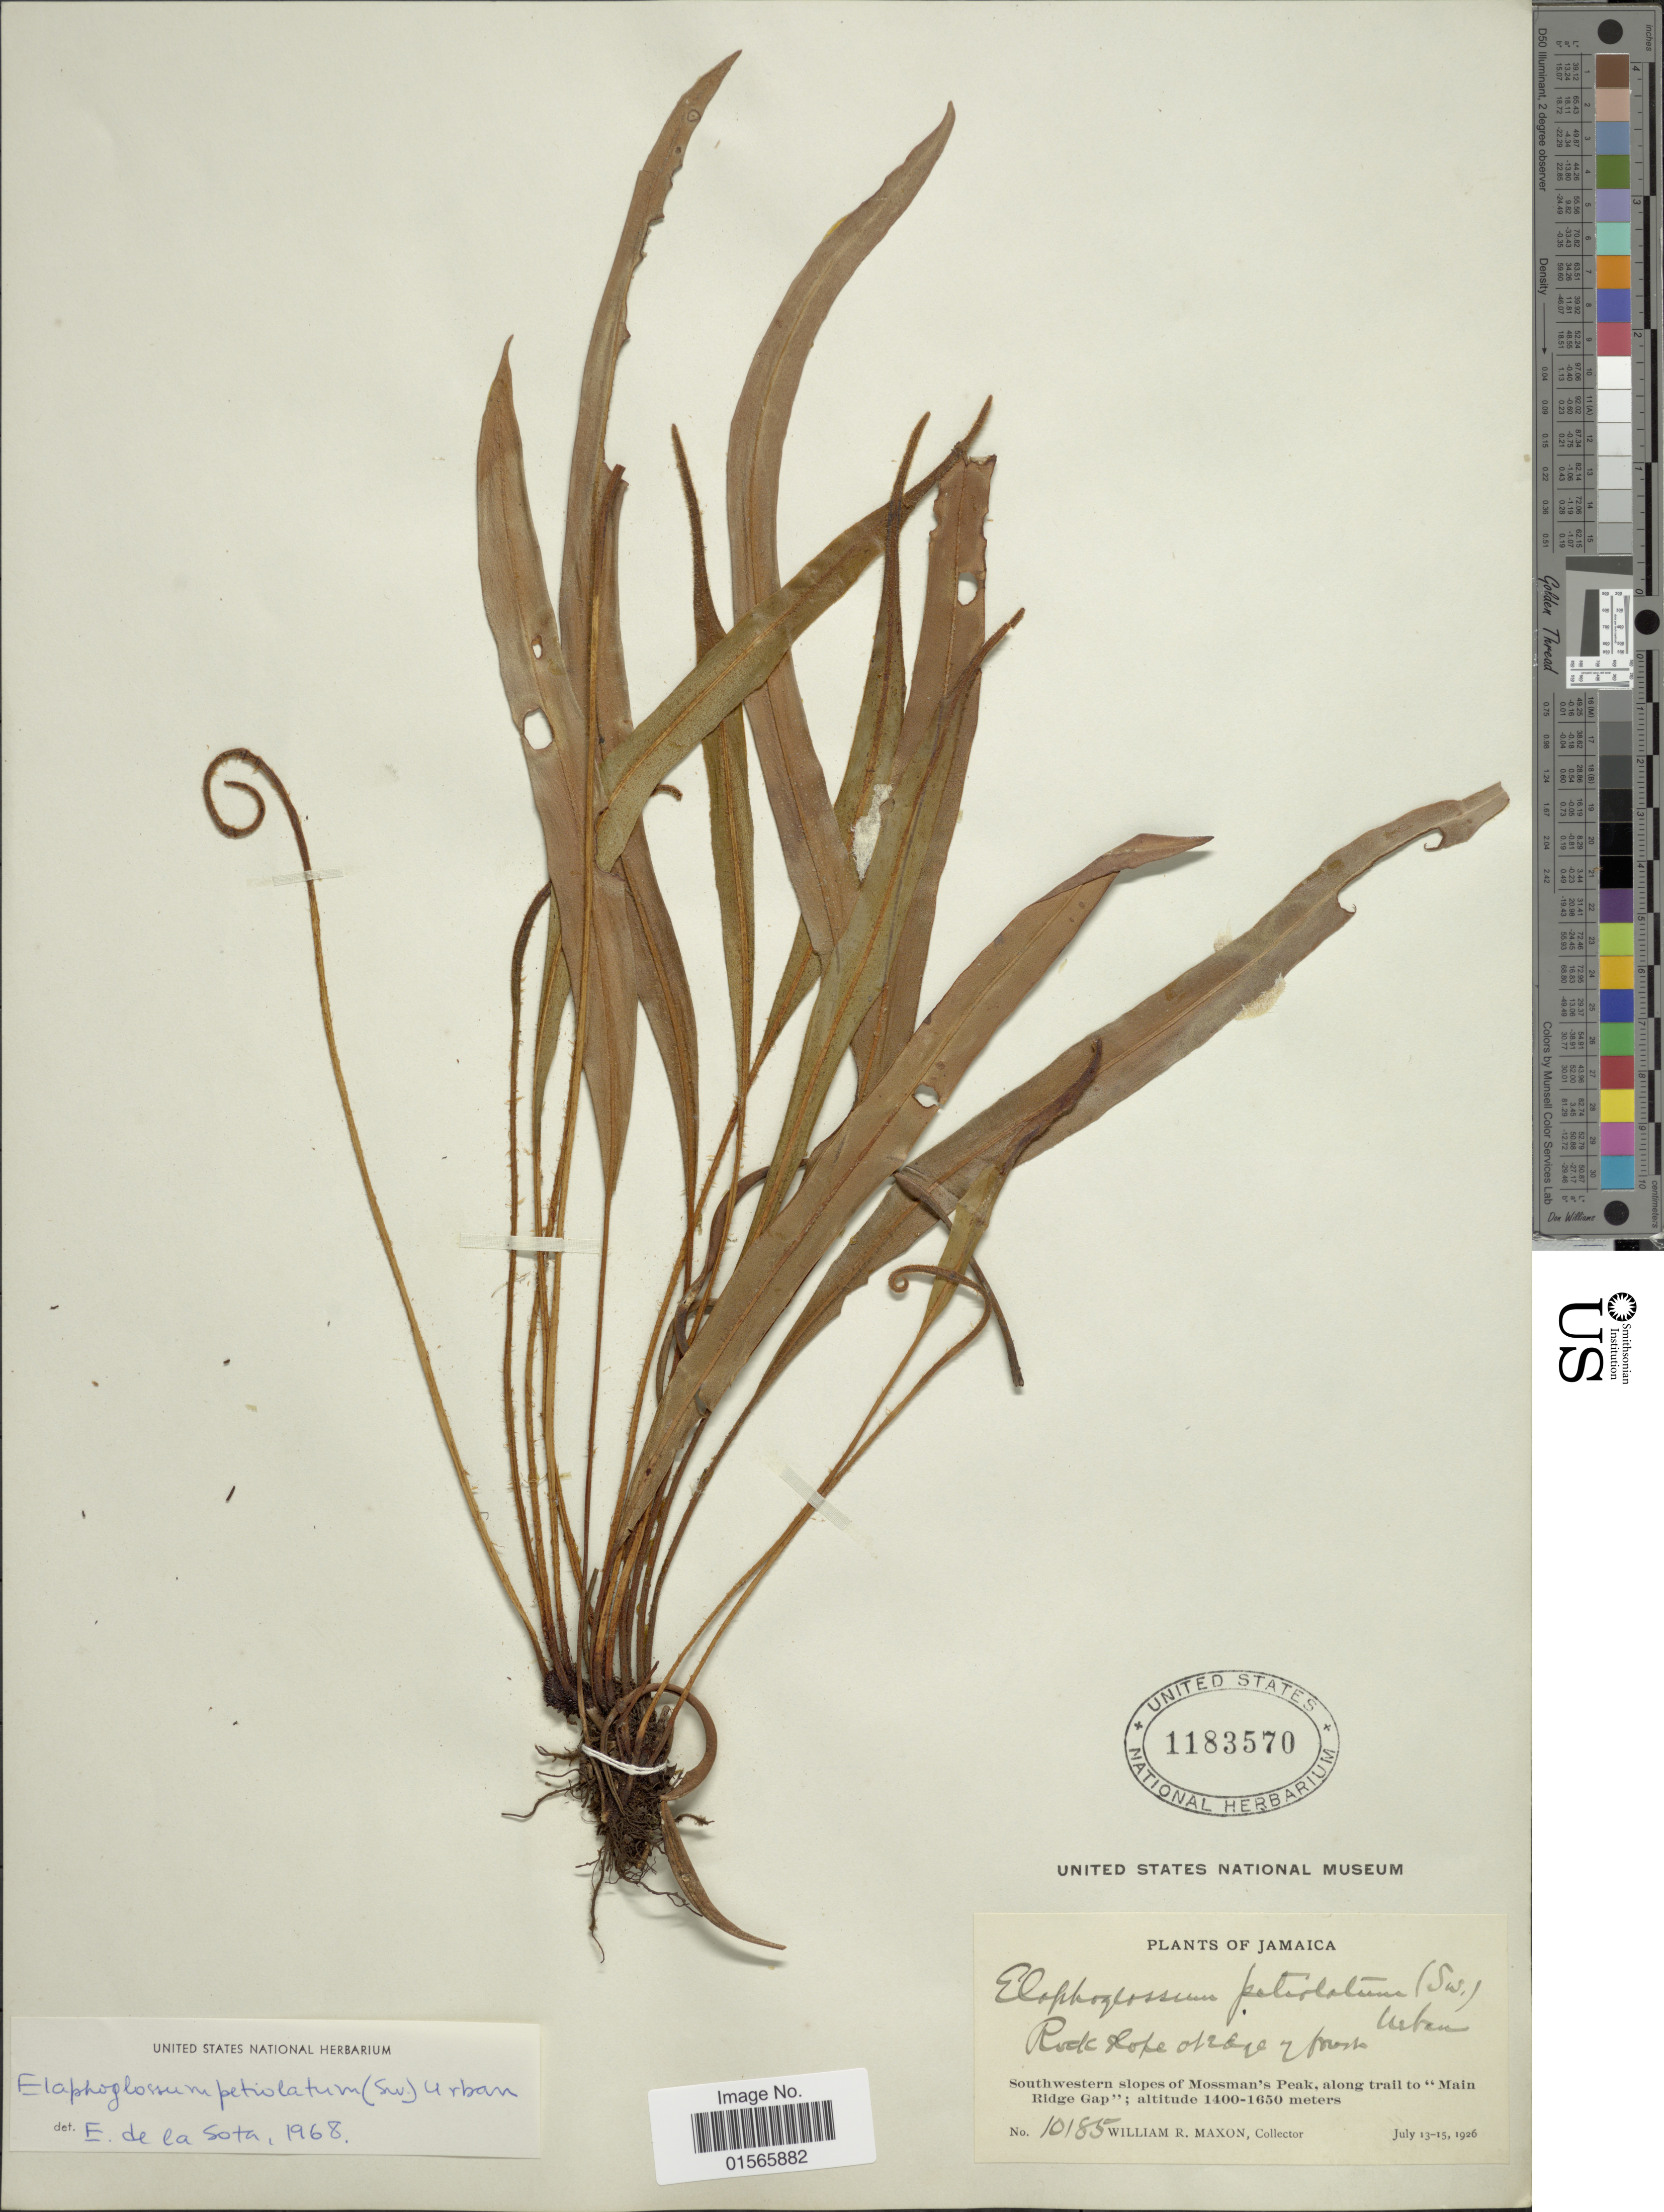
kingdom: Plantae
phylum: Tracheophyta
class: Polypodiopsida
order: Polypodiales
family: Dryopteridaceae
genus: Elaphoglossum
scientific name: Elaphoglossum peltatum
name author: (Sw.) Urb.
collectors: W. R. Maxon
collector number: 10185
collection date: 1926-07-13/1926-07-15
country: Jamaica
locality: Southwestern slopes of Mossman's Peak, along trail to 'Main Ridge Gap'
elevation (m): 1400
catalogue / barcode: US 1183570